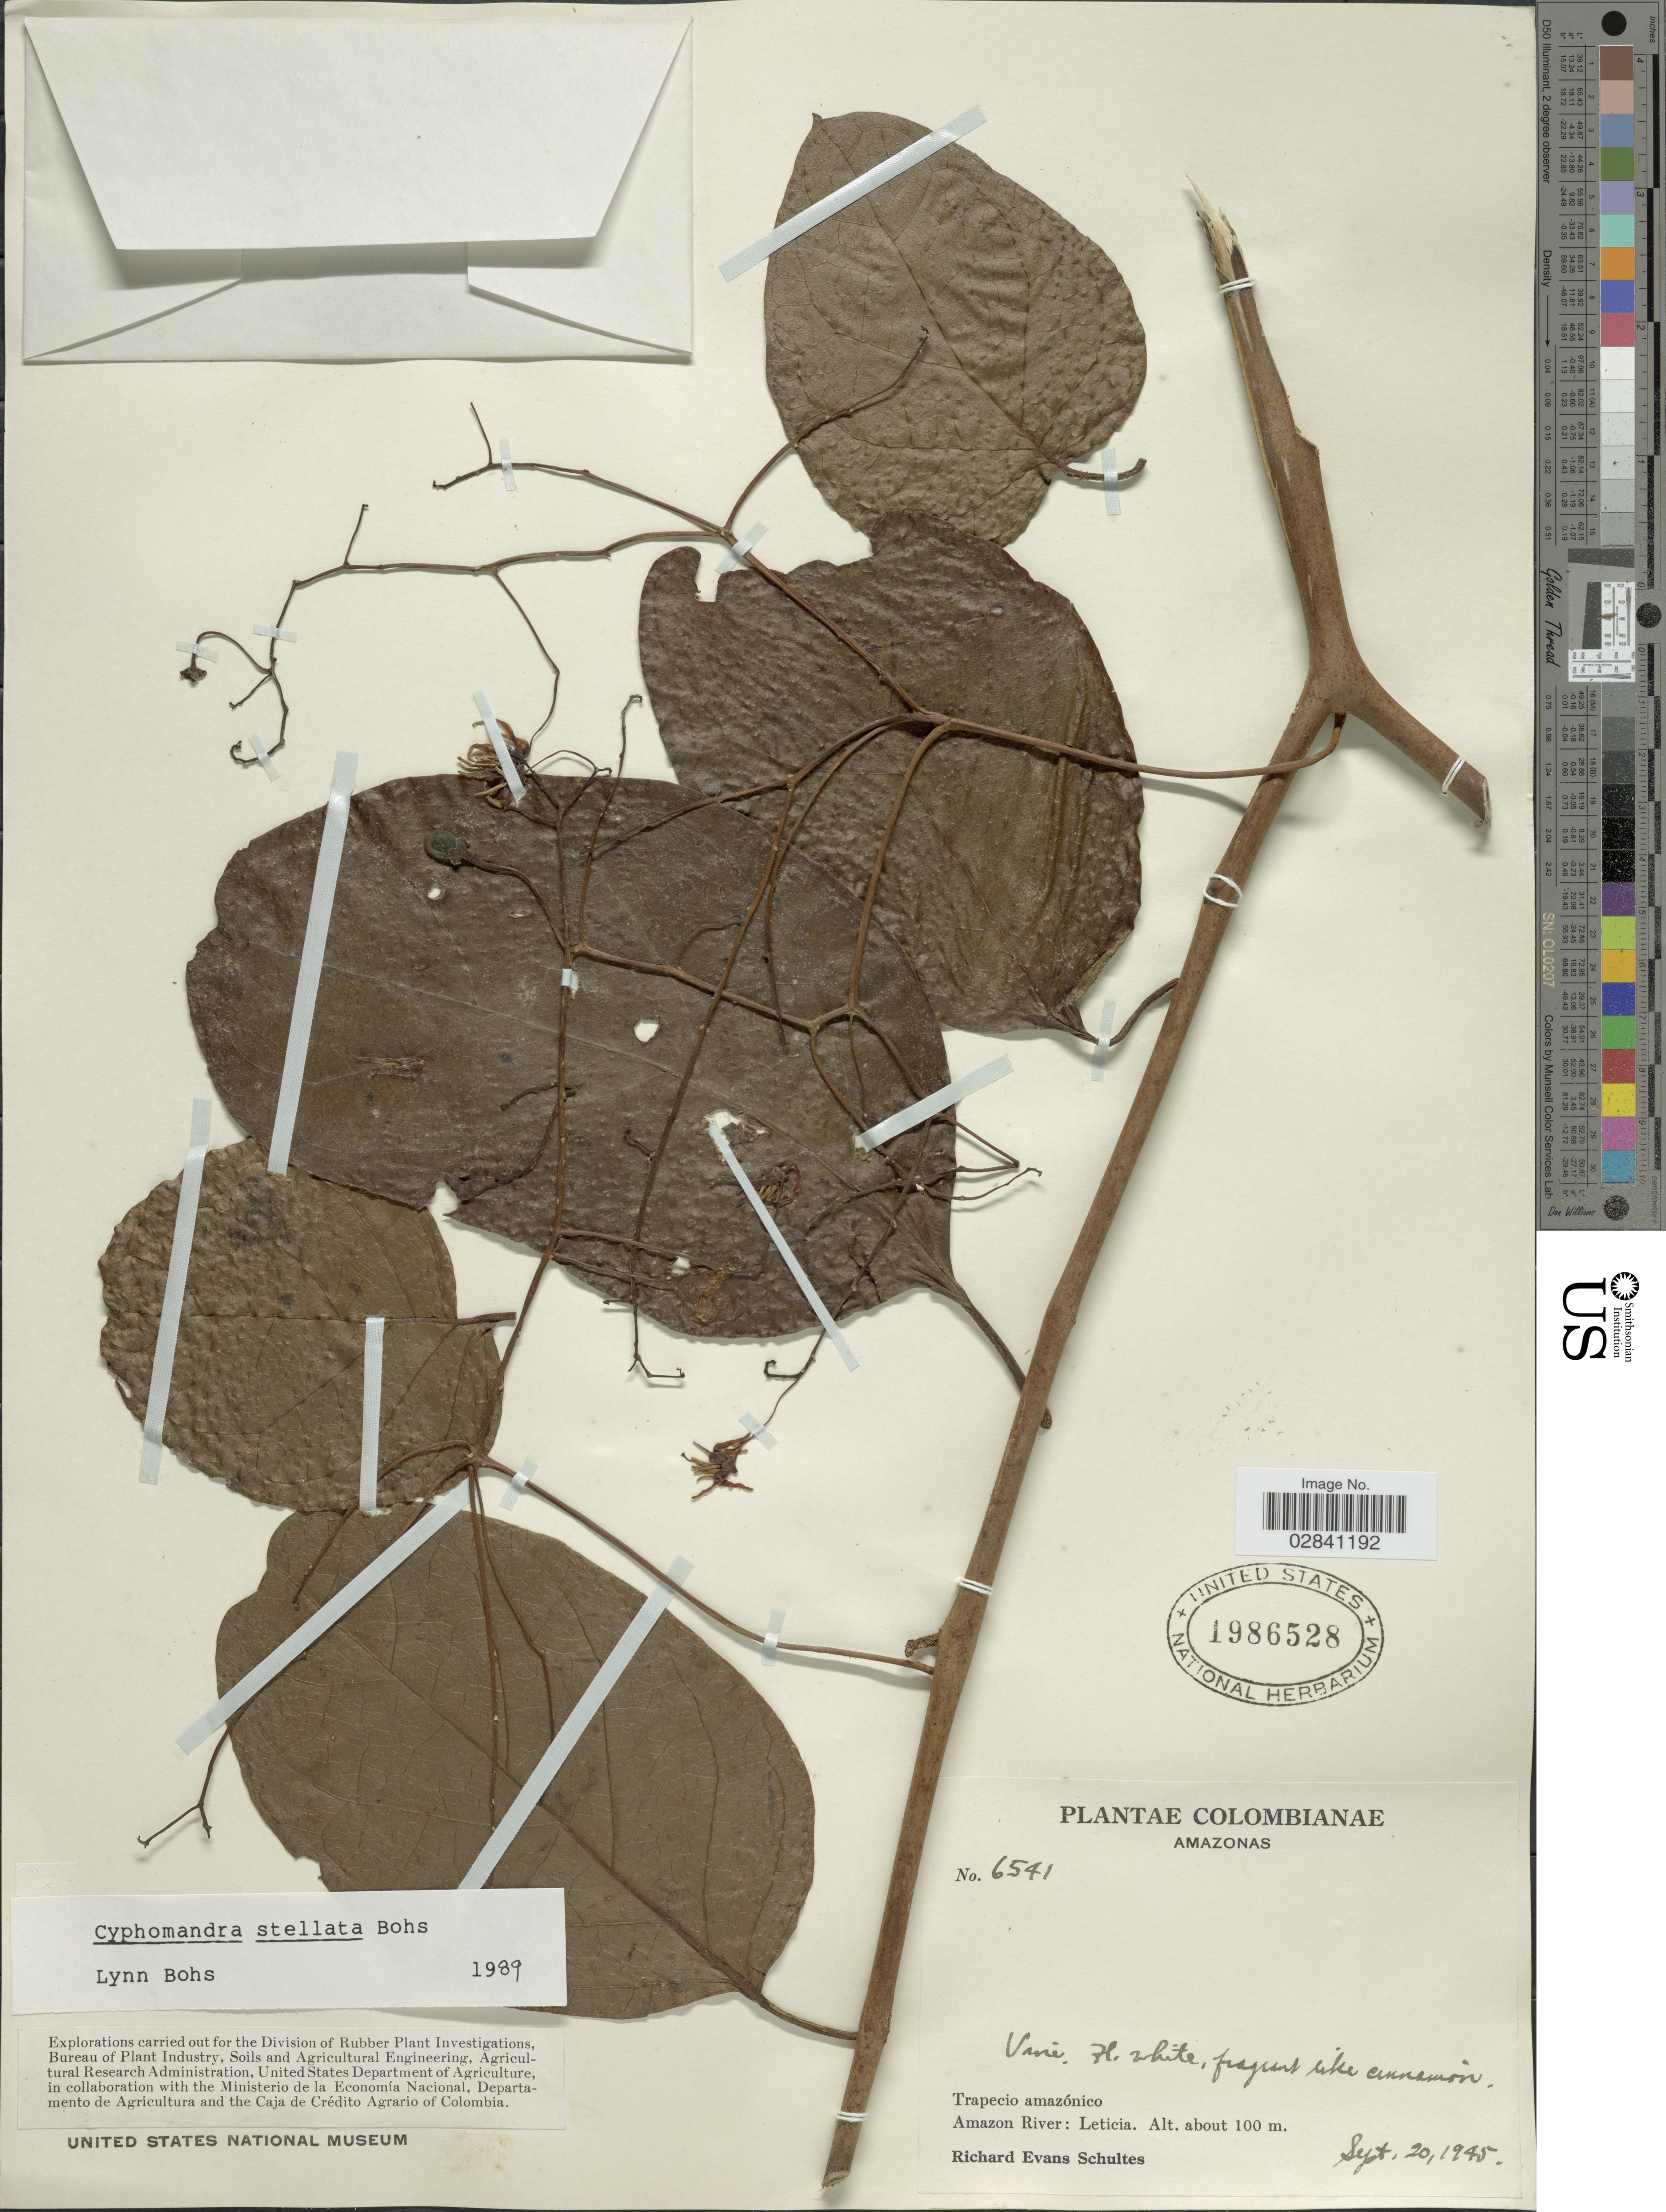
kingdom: Plantae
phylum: Tracheophyta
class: Magnoliopsida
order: Solanales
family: Solanaceae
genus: Cyphomandra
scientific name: Cyphomandra stellata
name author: Bohs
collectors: R. E. Schultes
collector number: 6541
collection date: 1945-09-20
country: Colombia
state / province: Amazônas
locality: Trapecio amazónico. Amazon River: Leticia.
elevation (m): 100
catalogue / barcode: US 1986528